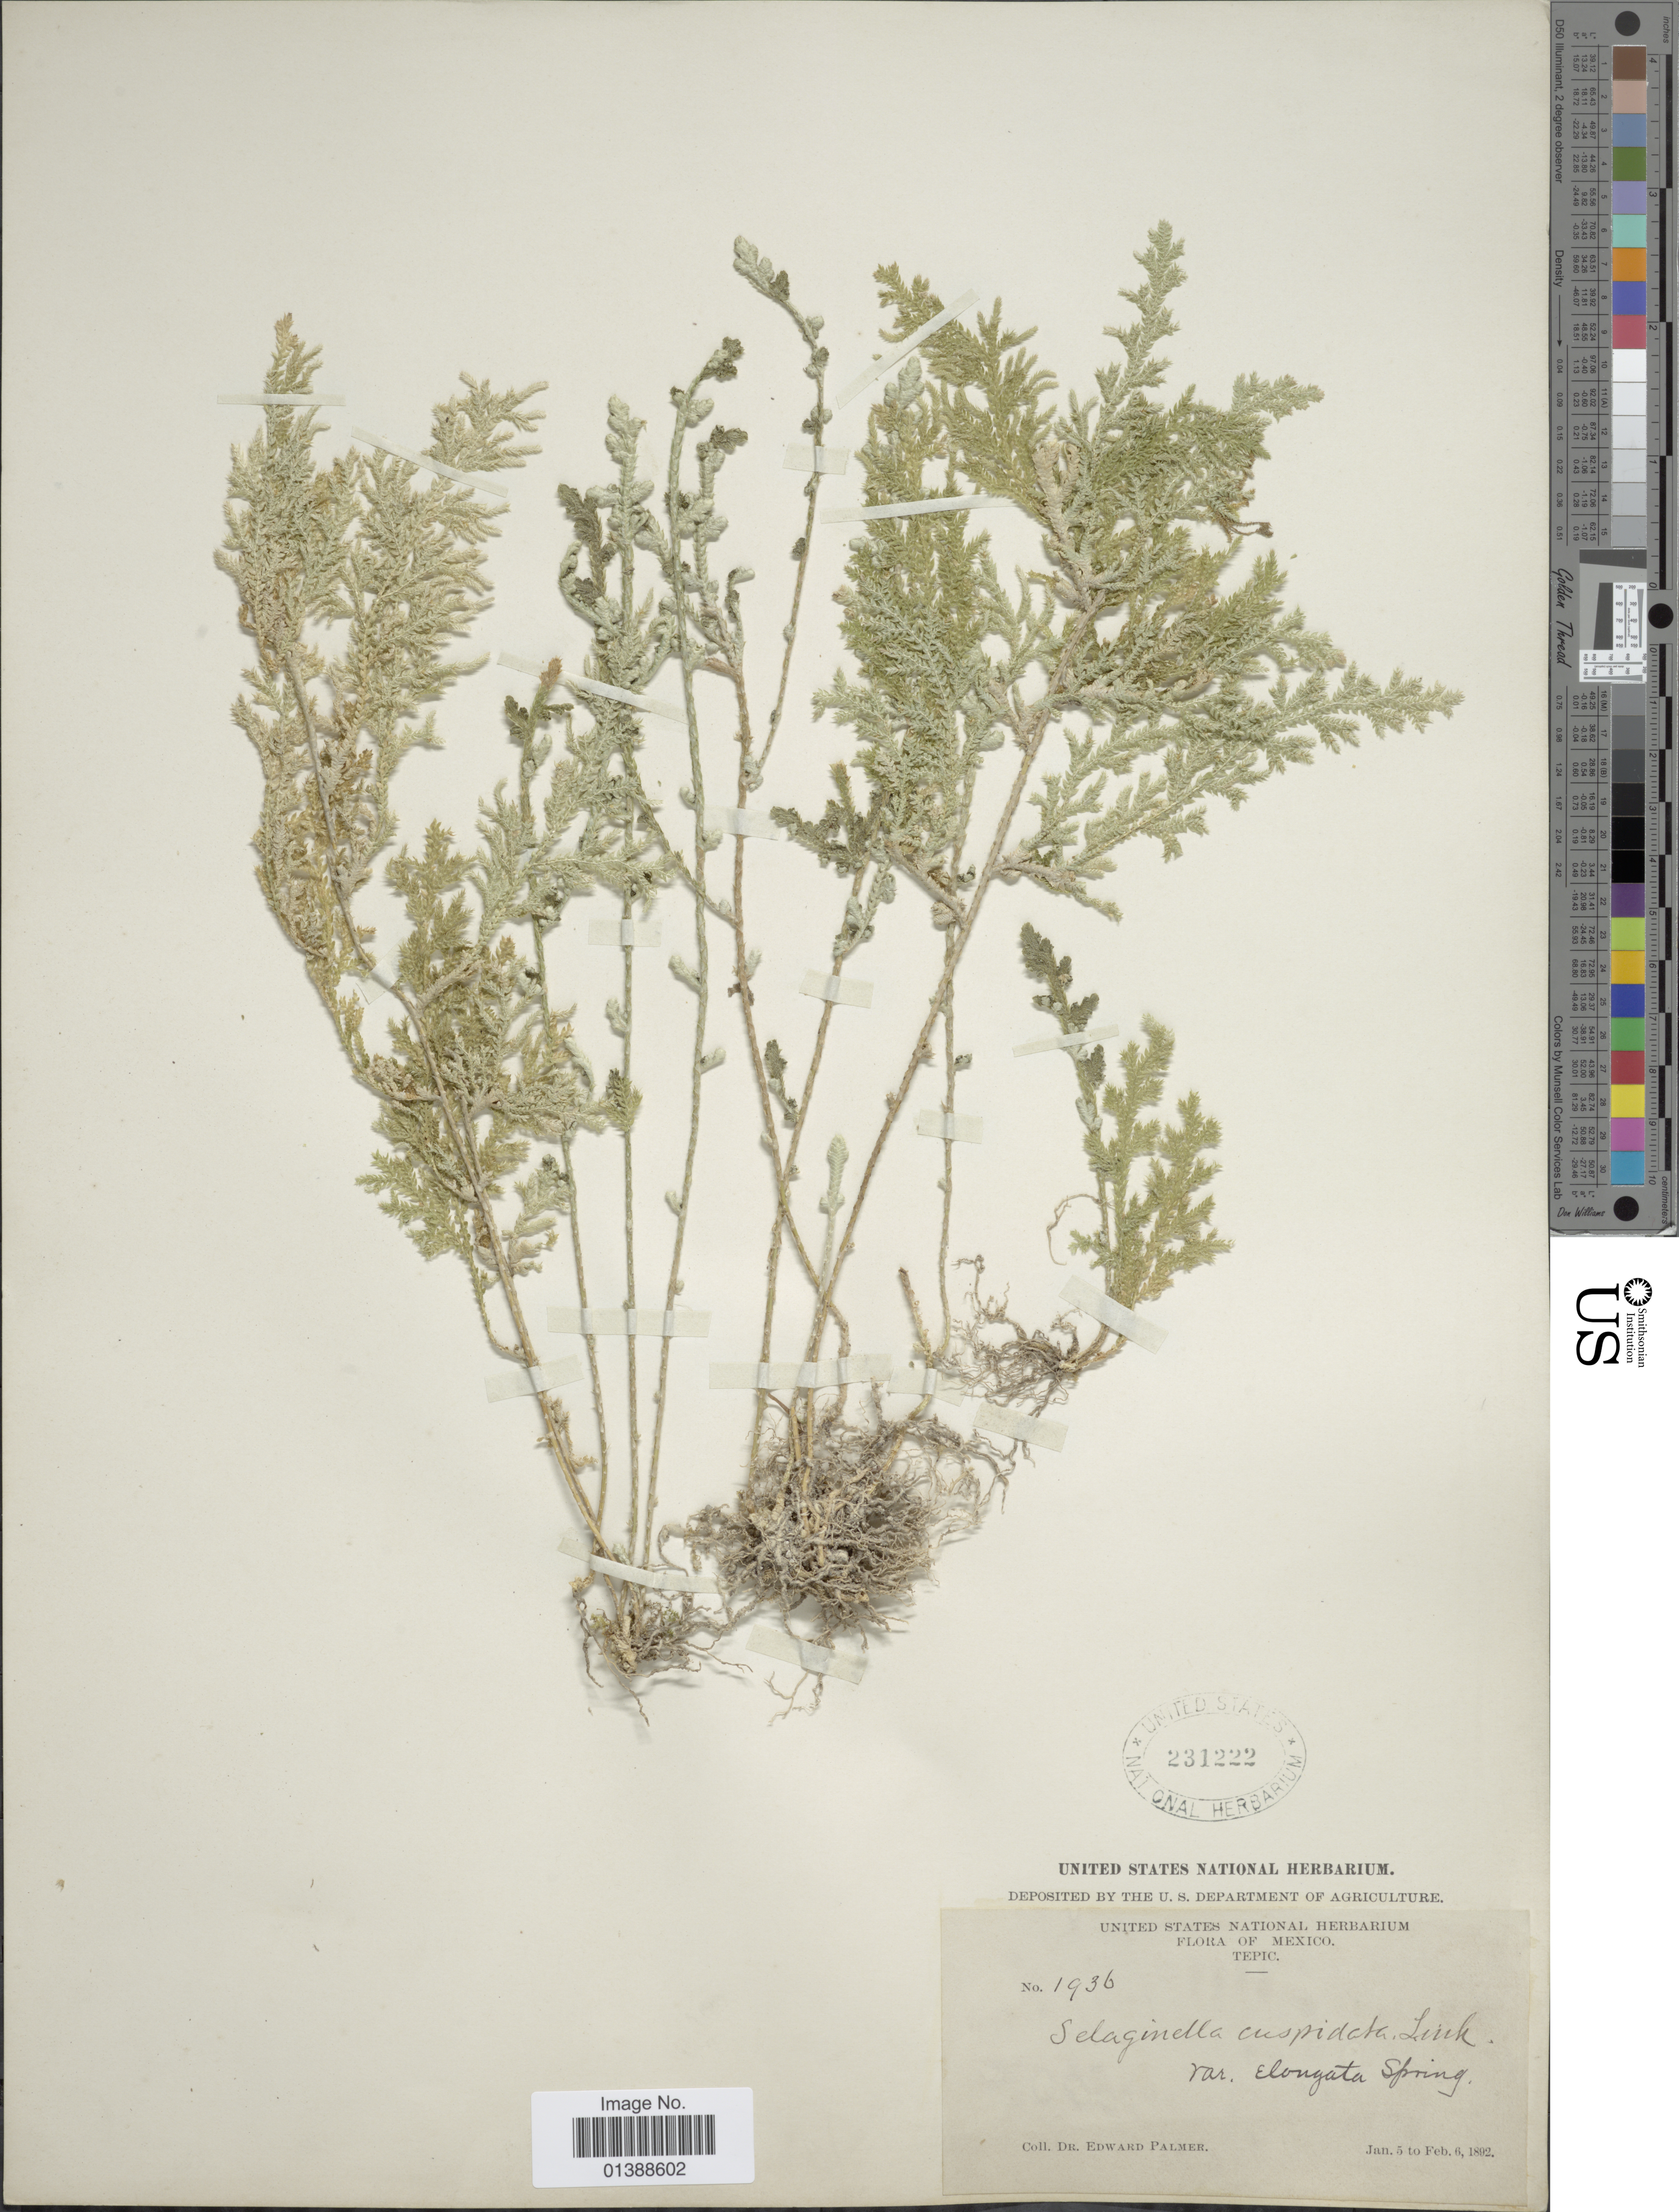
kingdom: Plantae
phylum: Tracheophyta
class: Lycopodiopsida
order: Selaginellales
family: Selaginellaceae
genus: Selaginella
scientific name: Selaginella pallescens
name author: (C. Presl) Spring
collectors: E. Palmer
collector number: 1936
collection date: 1892-01-05/1892-02-06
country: Mexico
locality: Tepic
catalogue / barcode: US 231222